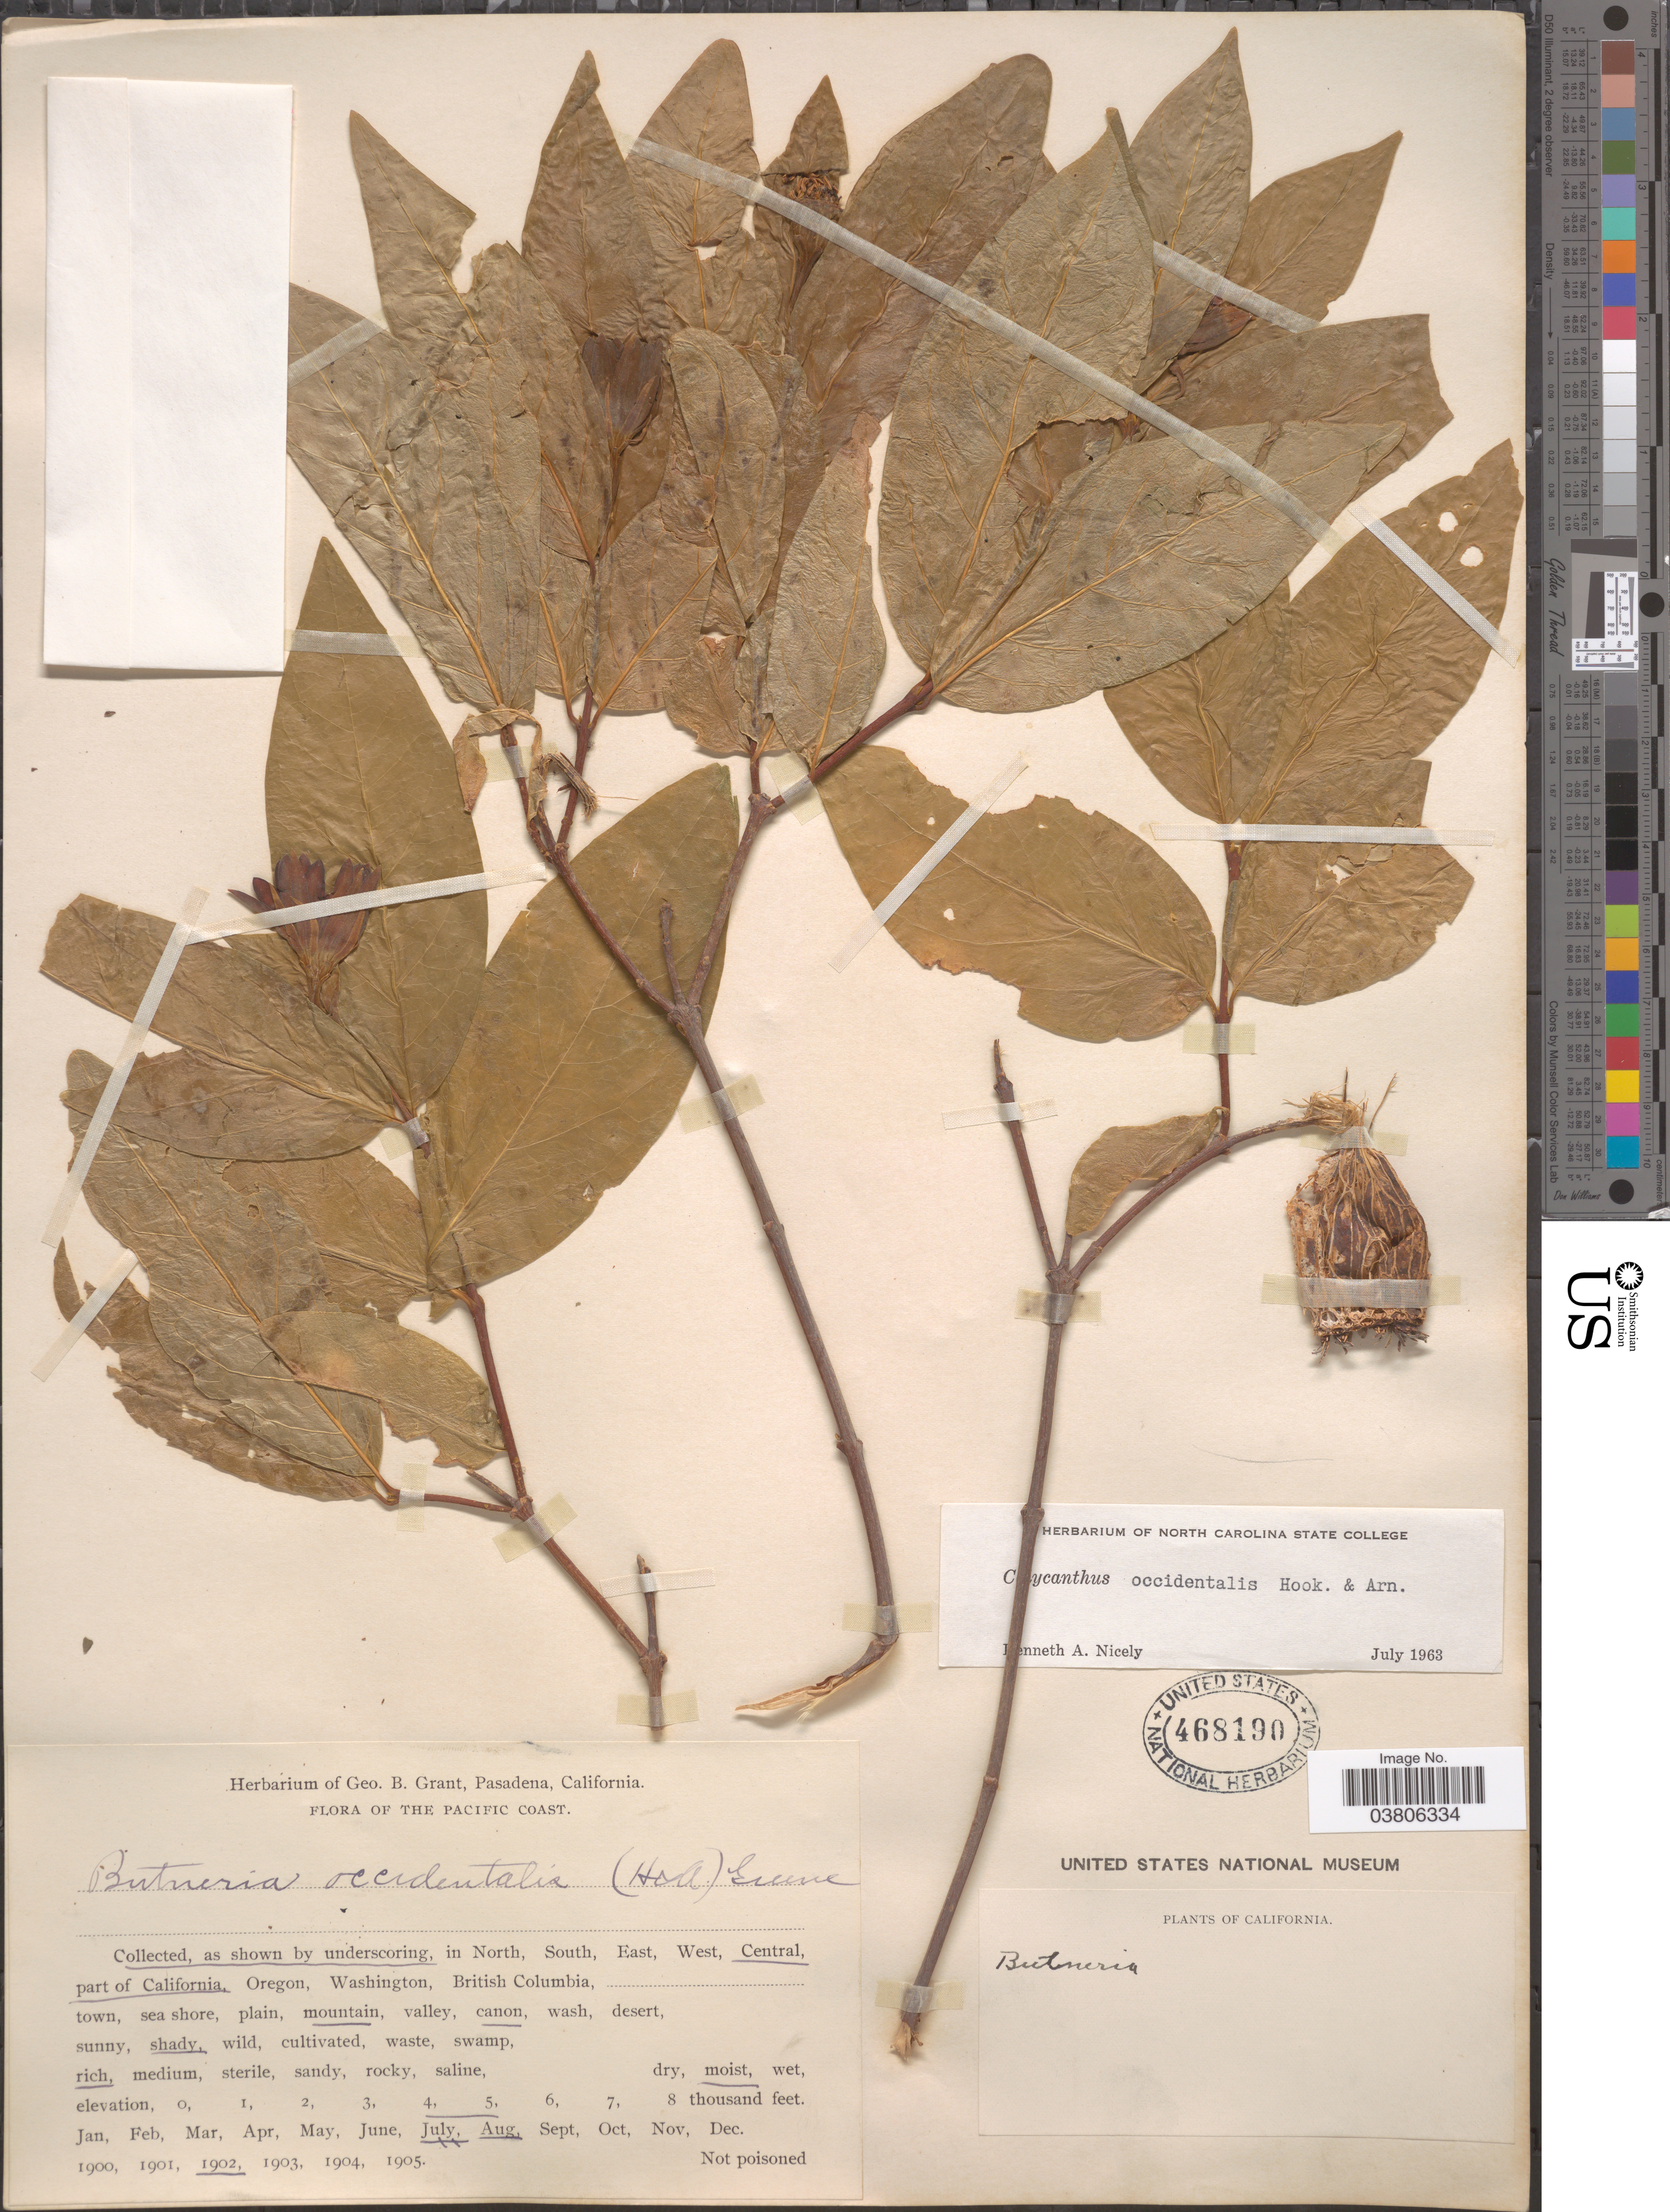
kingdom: Plantae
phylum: Tracheophyta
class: Magnoliopsida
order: Laurales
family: Calycanthaceae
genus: Calycanthus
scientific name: Calycanthus occidentalis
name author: Hook. & Arn.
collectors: ex herb. Geo. B. Grant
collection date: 1902-08-04/1902-08-05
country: United States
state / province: California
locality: The Pacific Coast. Central part of California.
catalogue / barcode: US 468190